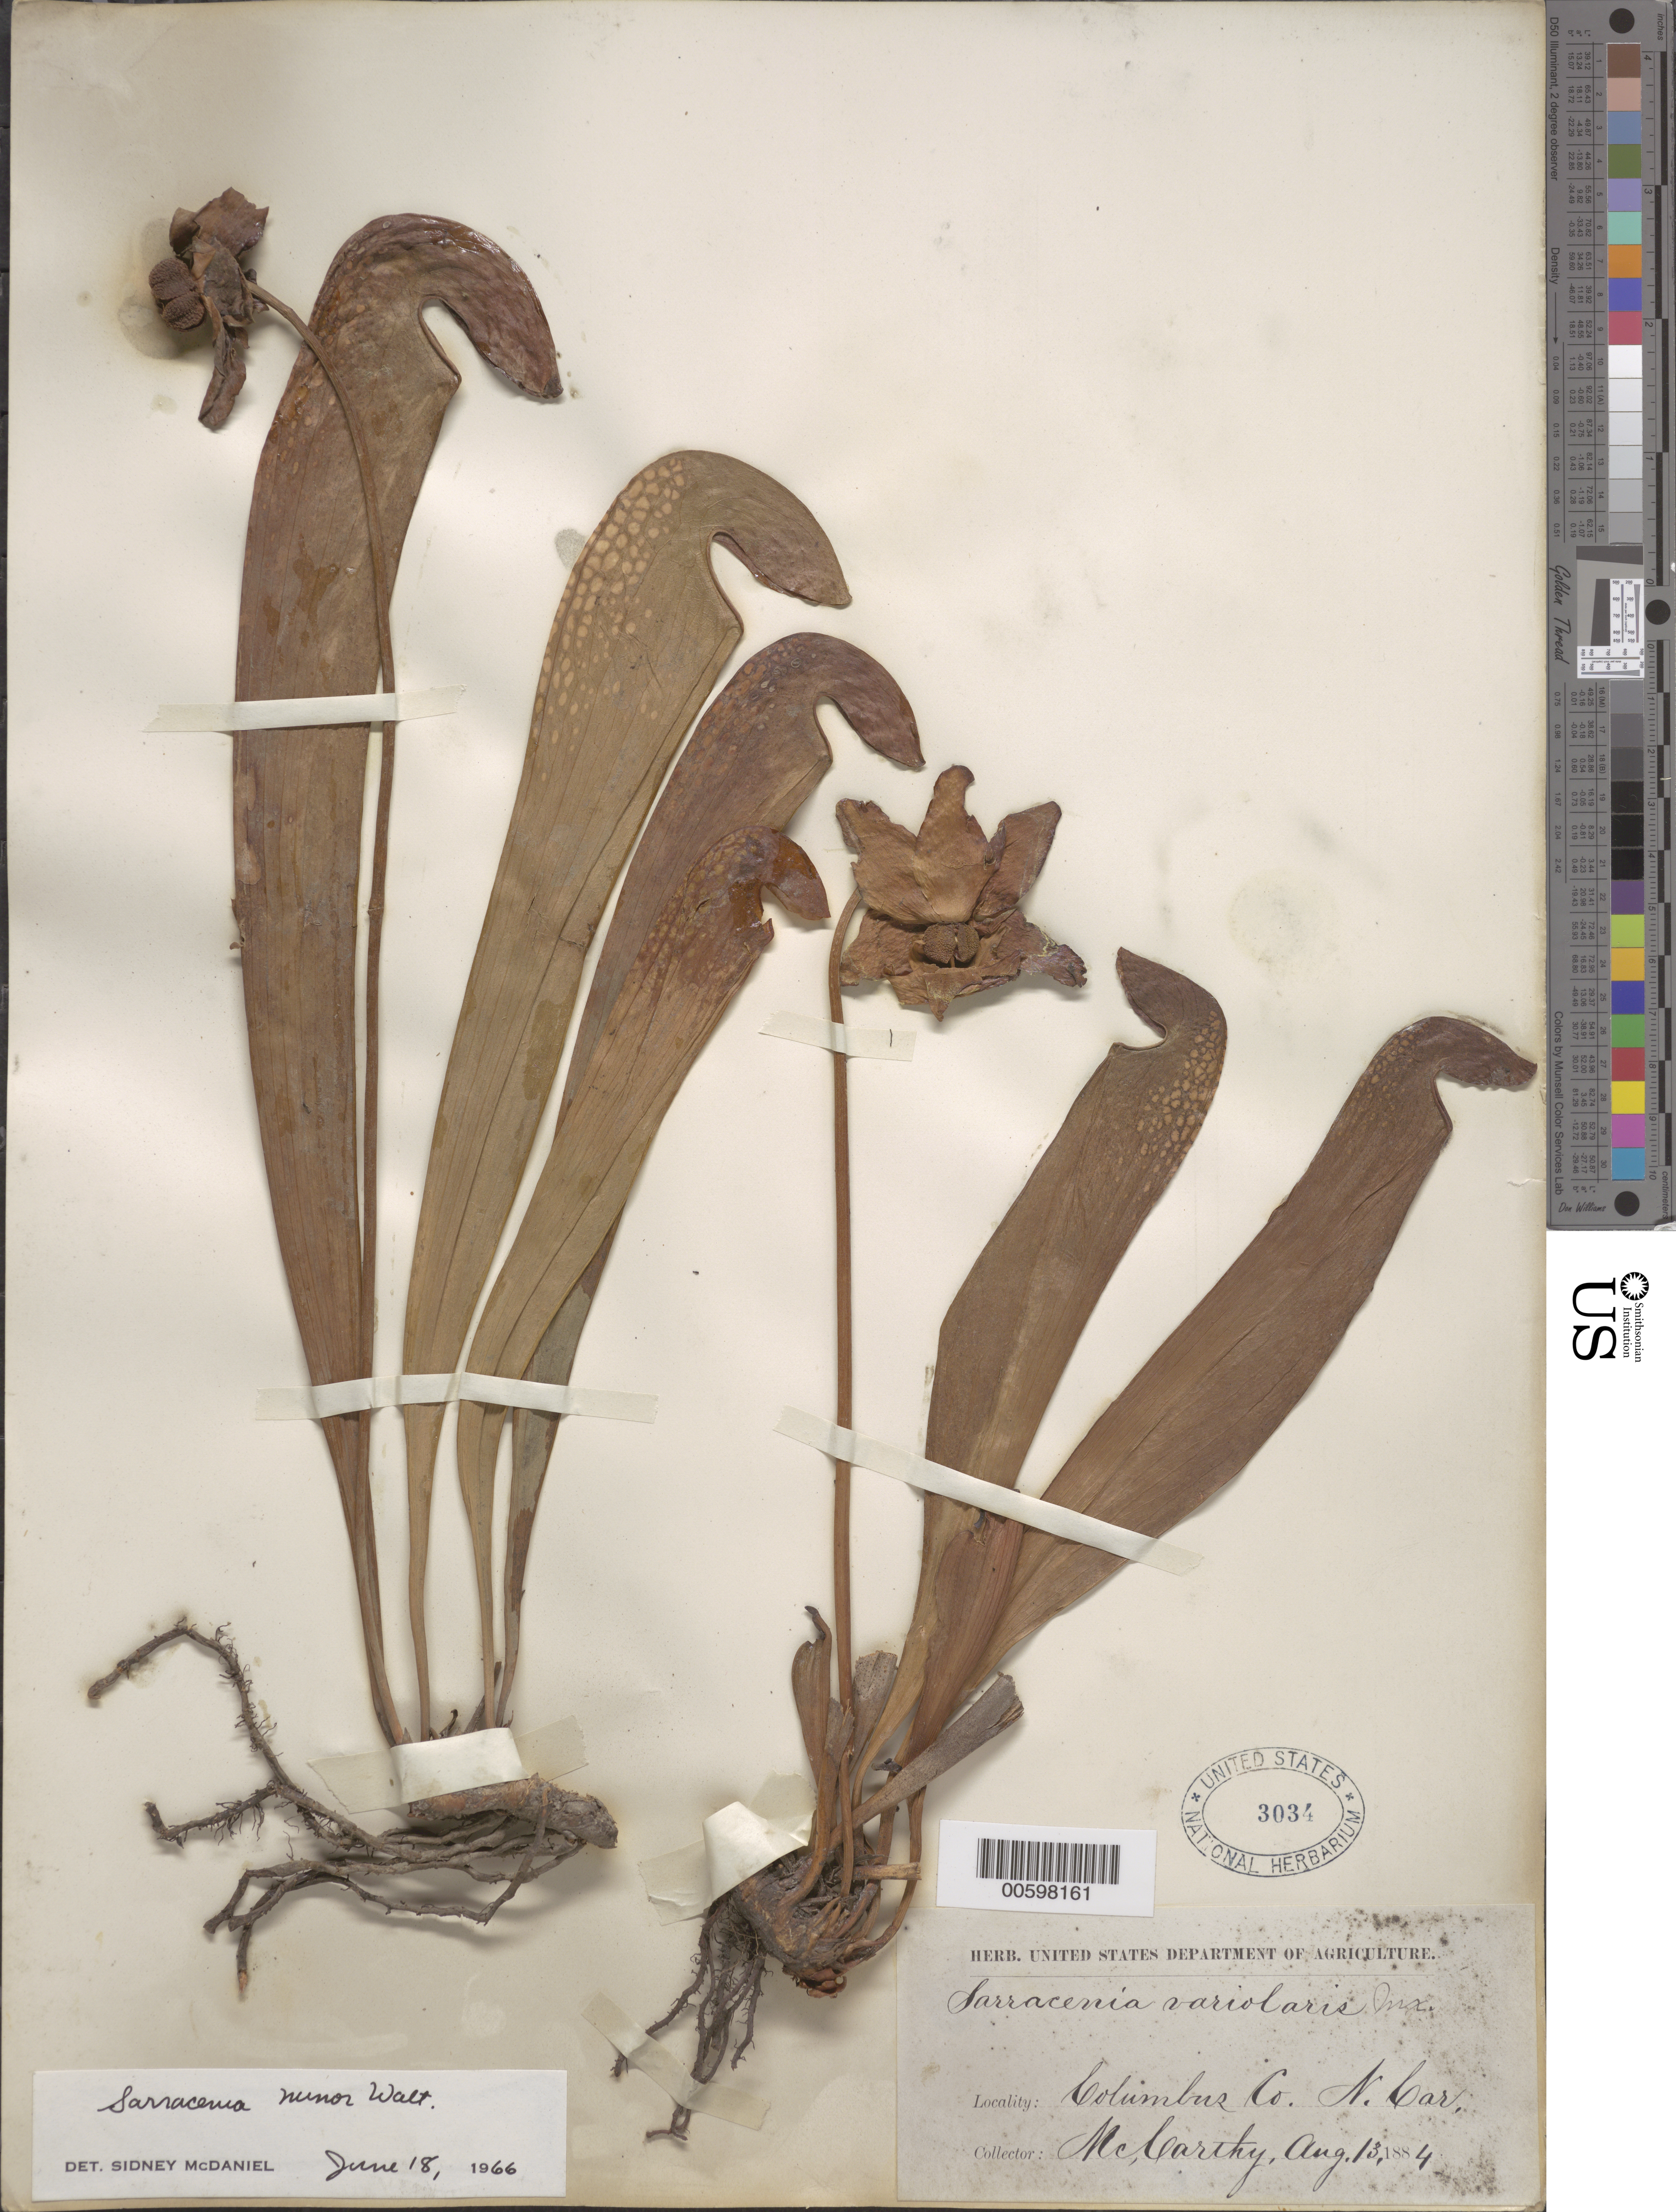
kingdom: Plantae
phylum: Tracheophyta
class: Magnoliopsida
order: Ericales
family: Sarraceniaceae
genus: Sarracenia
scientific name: Sarracenia minor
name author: Walter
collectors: G. McCarthy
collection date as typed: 13 Aug 1884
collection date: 1884-08-13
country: United States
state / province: North Carolina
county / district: Columbus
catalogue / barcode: US 3034